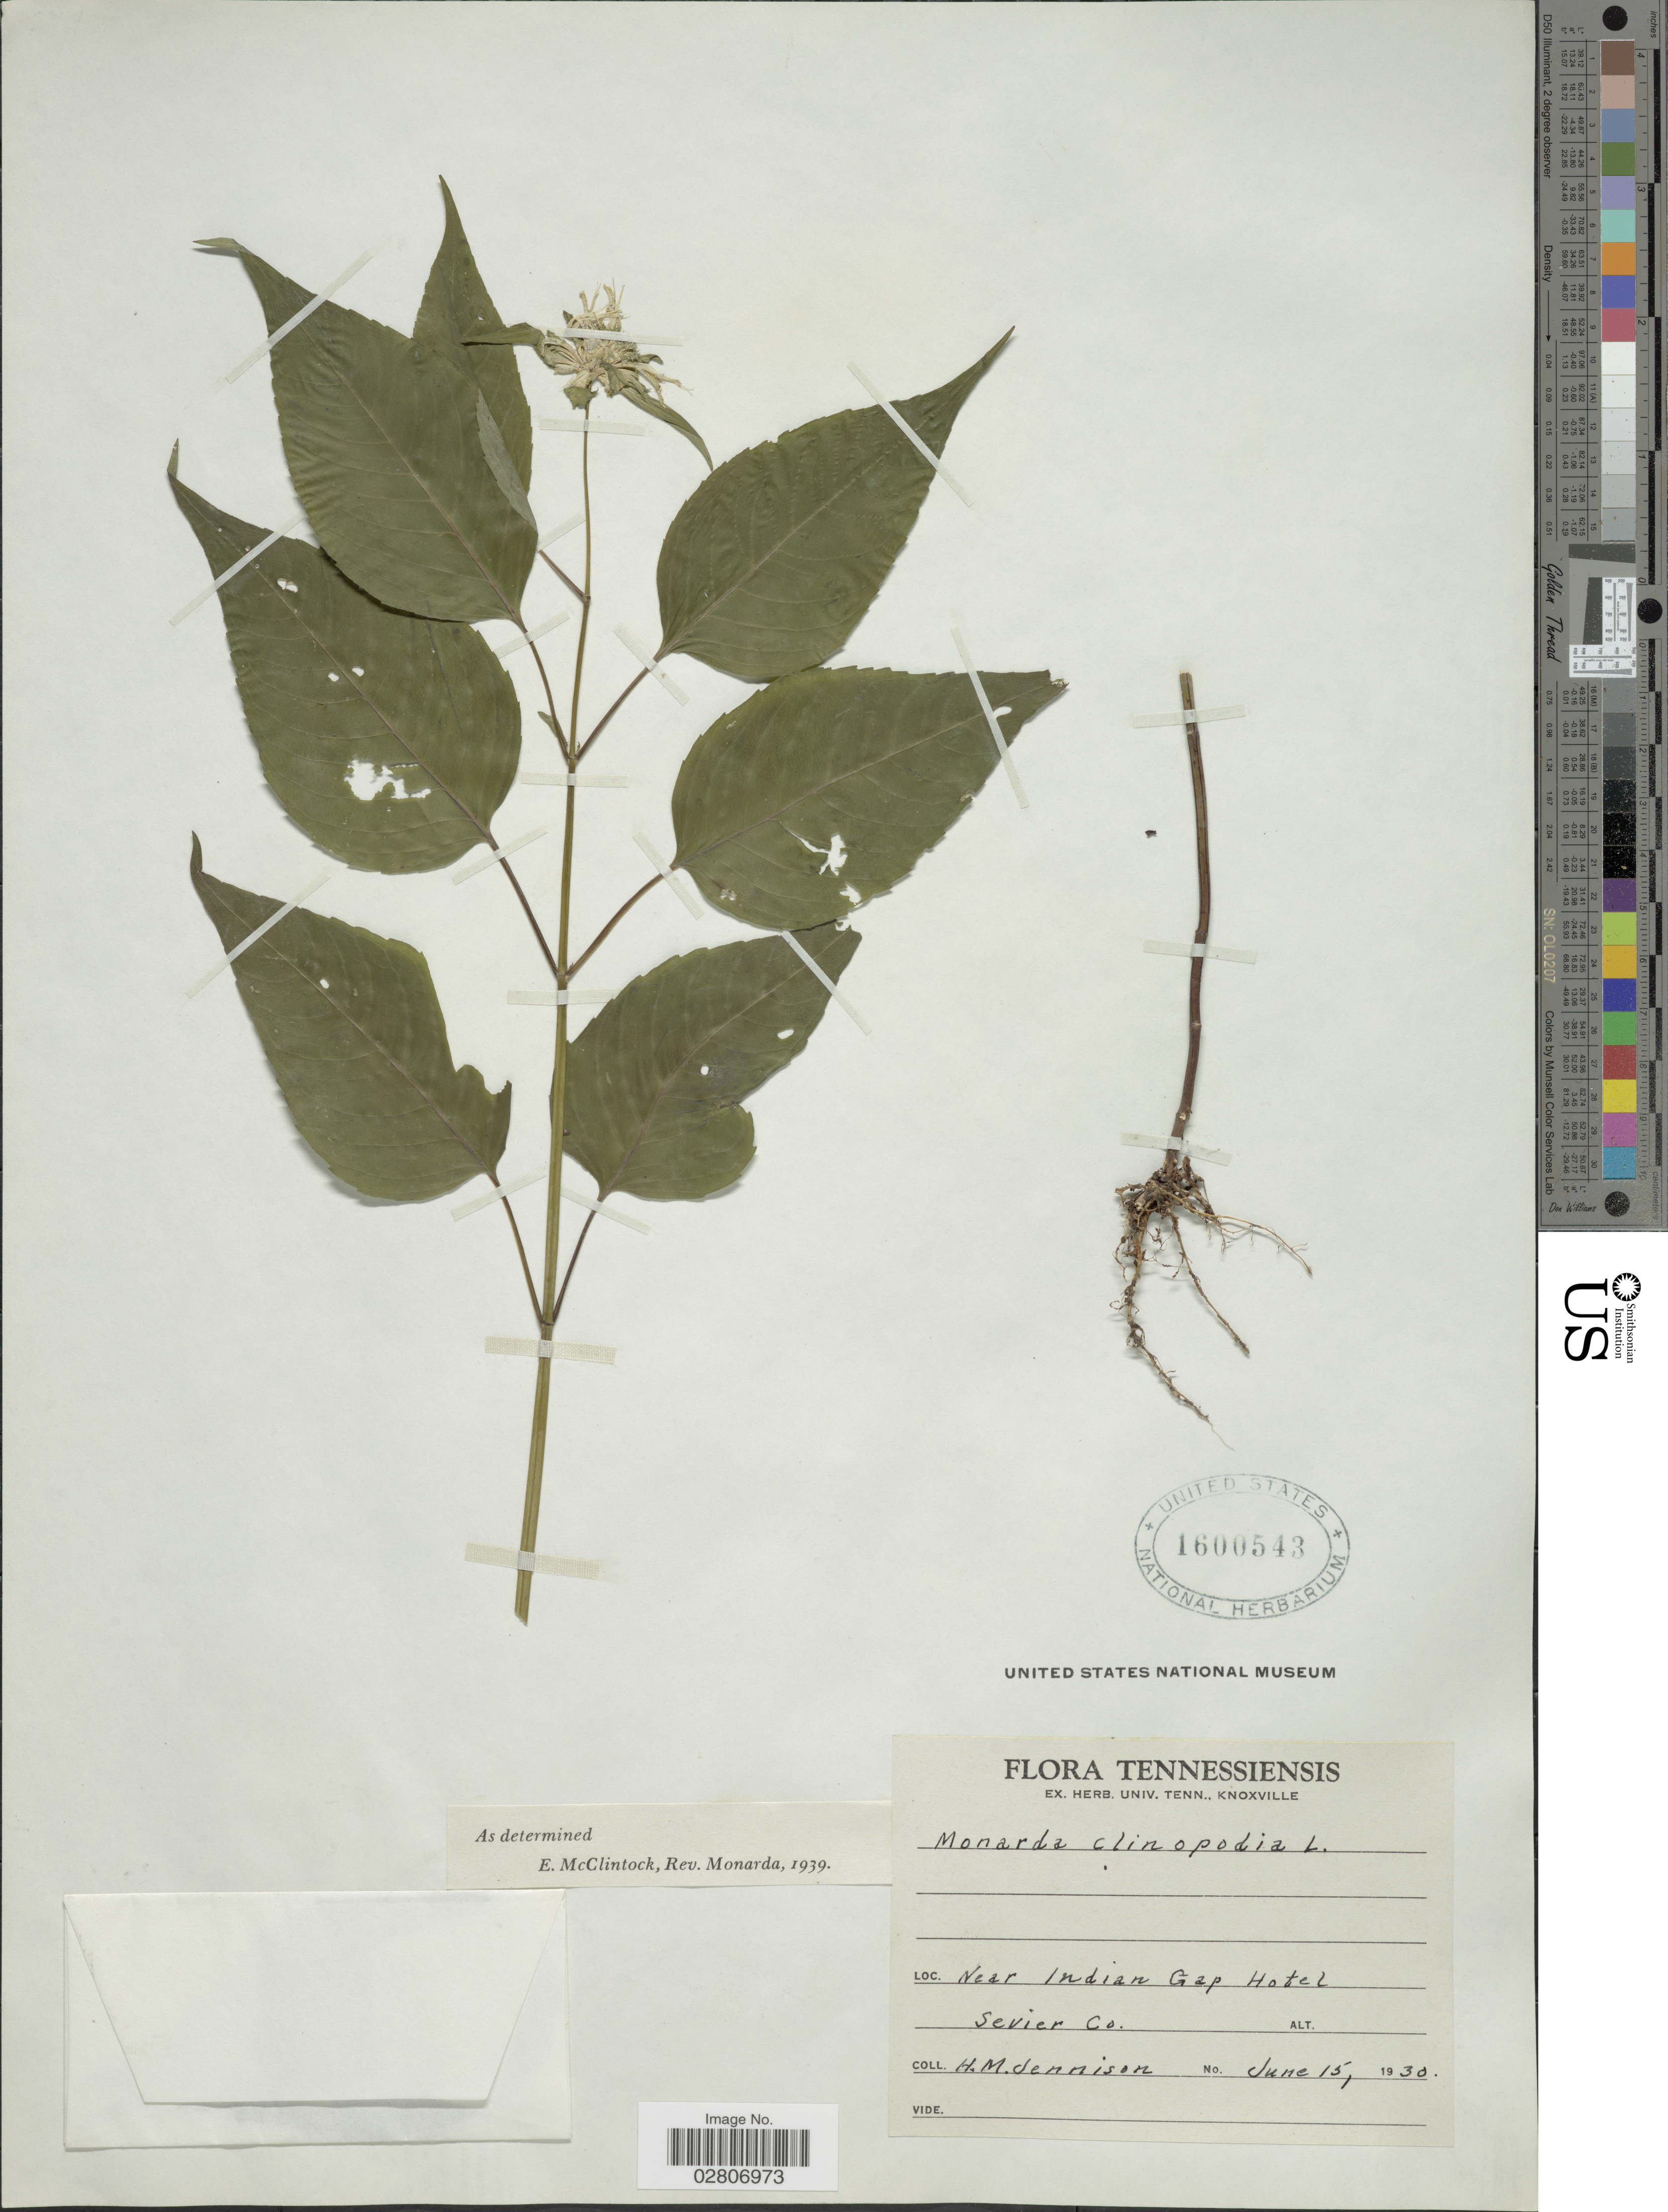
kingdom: Plantae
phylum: Tracheophyta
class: Magnoliopsida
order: Lamiales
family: Lamiaceae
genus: Monarda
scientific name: Monarda clinopodia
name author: L.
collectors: H. Dennison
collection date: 1930-06-15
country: United States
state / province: Tennessee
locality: Near Indian Gap Hotel. Sevier Co.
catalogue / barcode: US 1600543